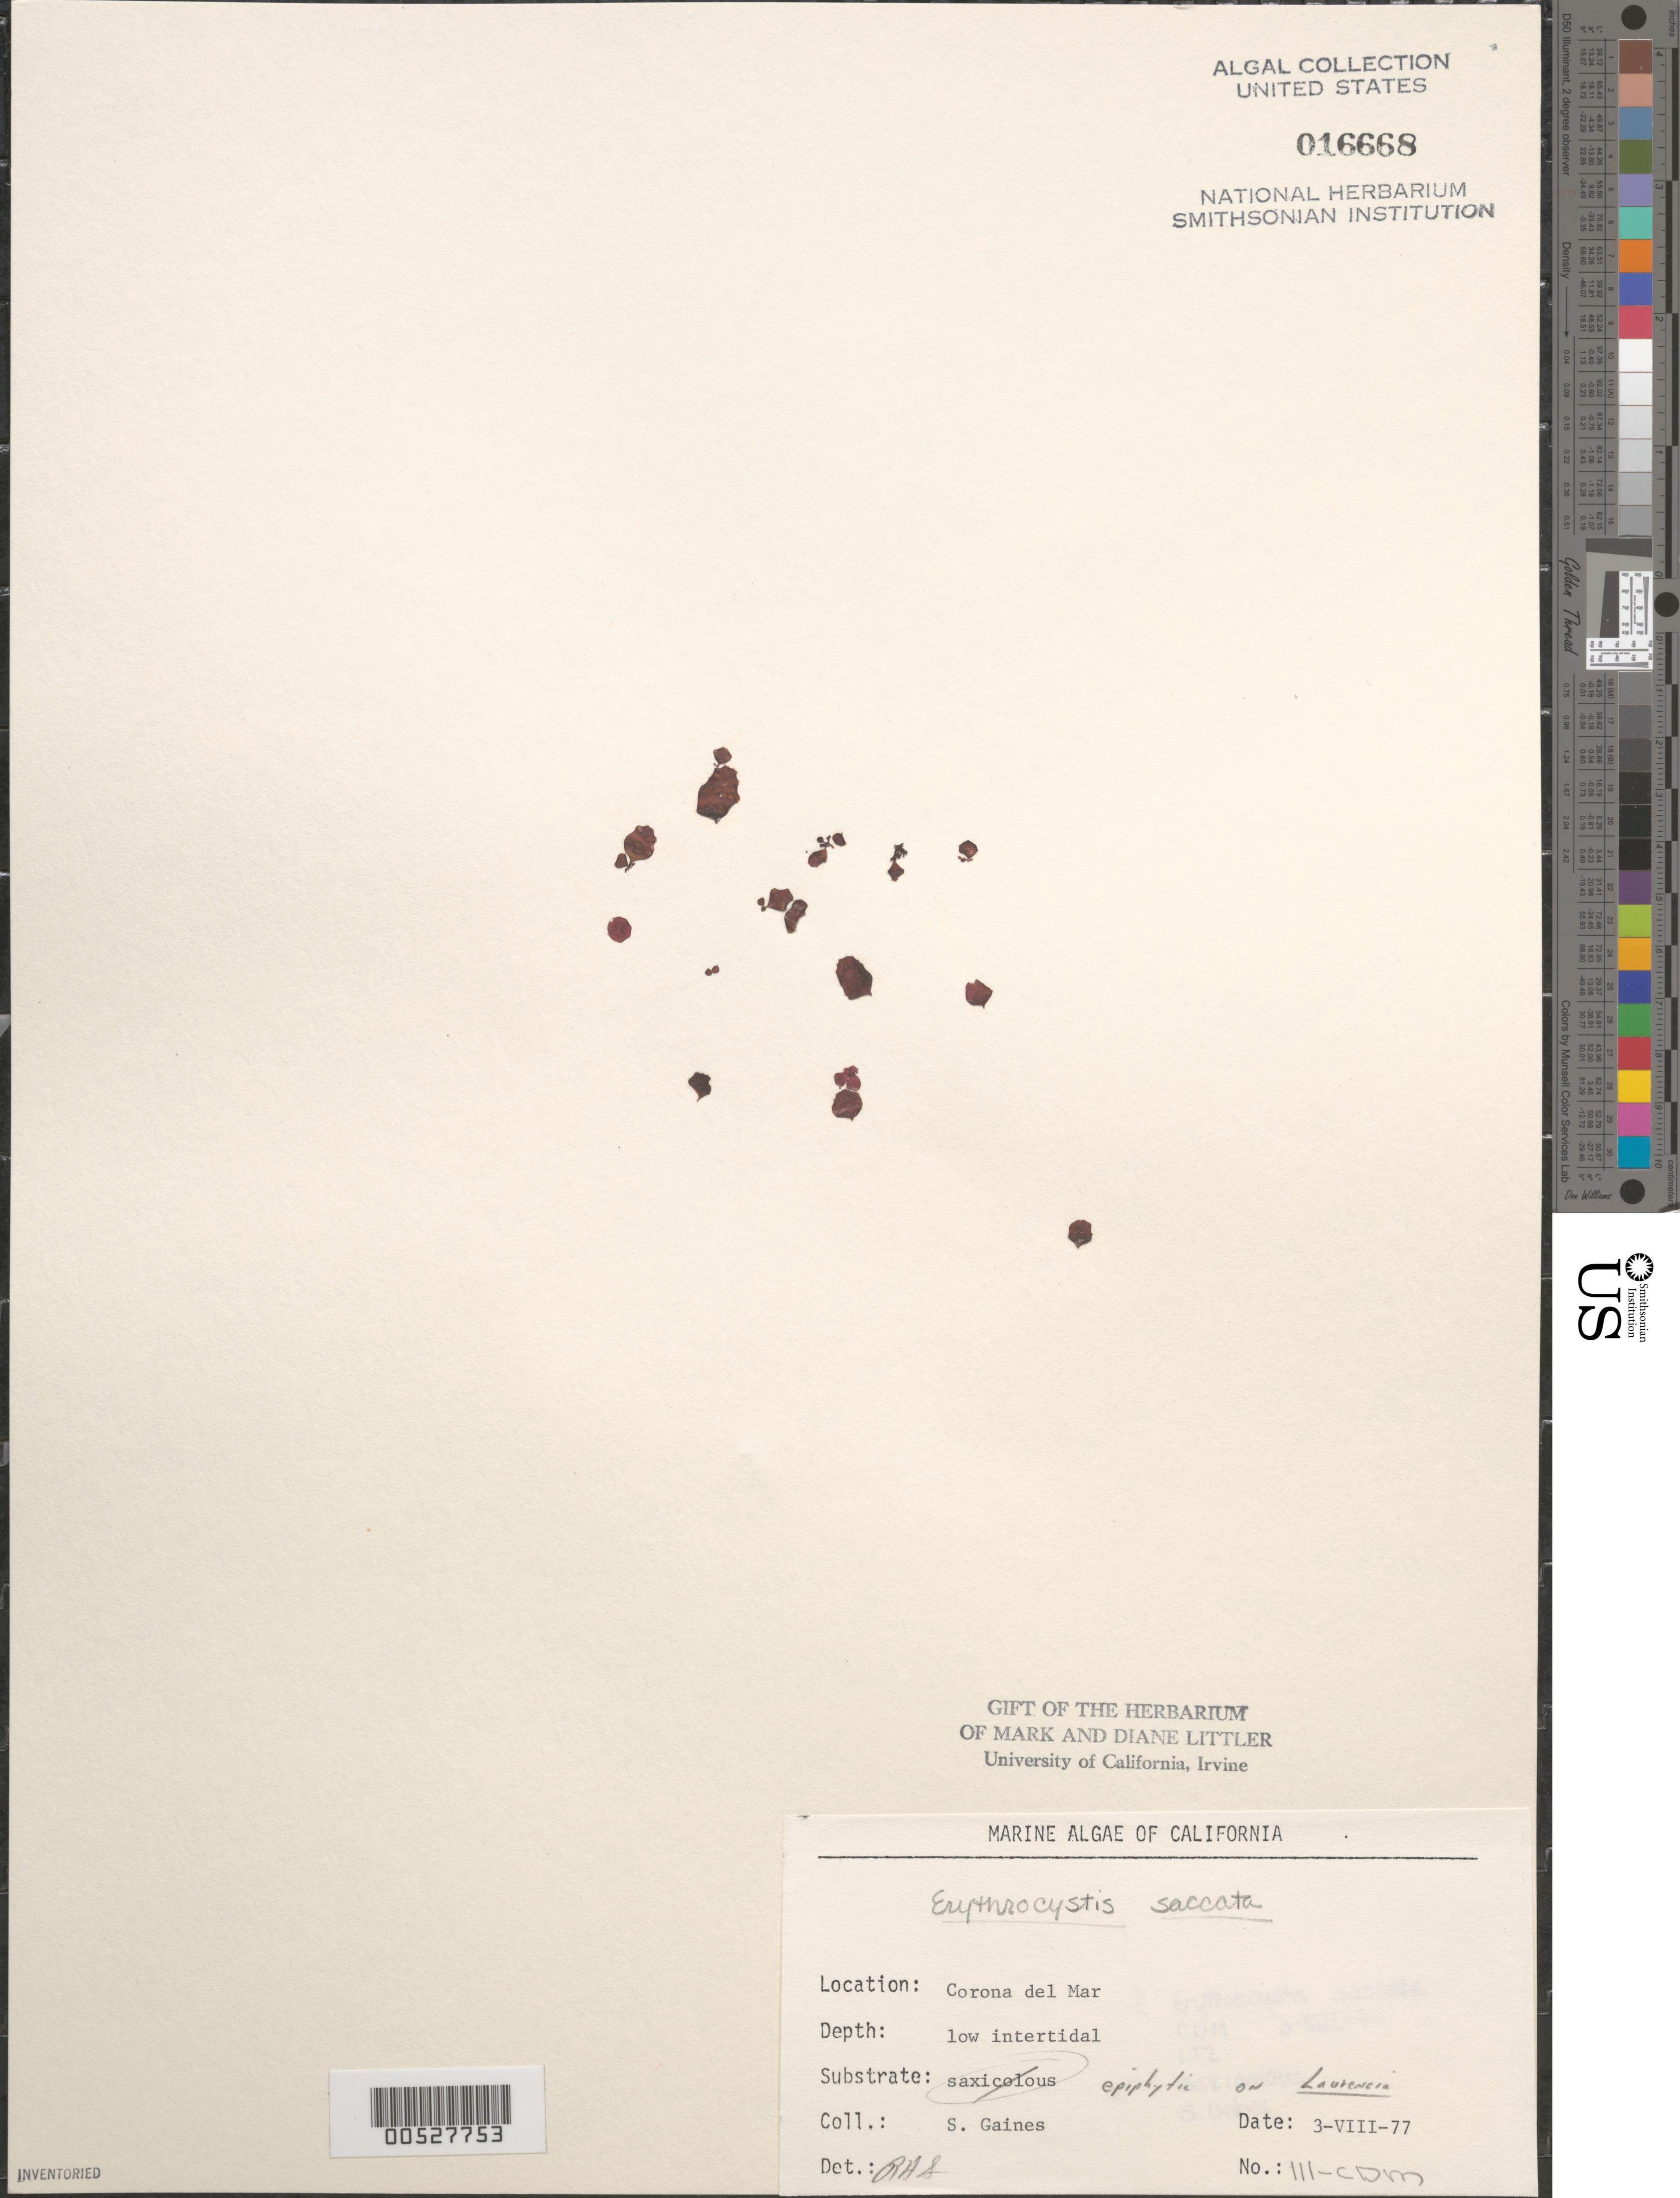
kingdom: Plantae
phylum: Rhodophyta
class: Florideophyceae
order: Ceramiales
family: Rhodomelaceae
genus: Erythrocystis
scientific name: Erythrocystis saccata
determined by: Sims, Robert H.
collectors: S. Gaines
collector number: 111-cdm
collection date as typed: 03 Aug 1977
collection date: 1977-08-03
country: United States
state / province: California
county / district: Orange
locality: Corona del Mar, mouth of Morning Canyon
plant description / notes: BLM-SOCALBIGHT Rocky Intertidal Survey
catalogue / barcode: US 16668